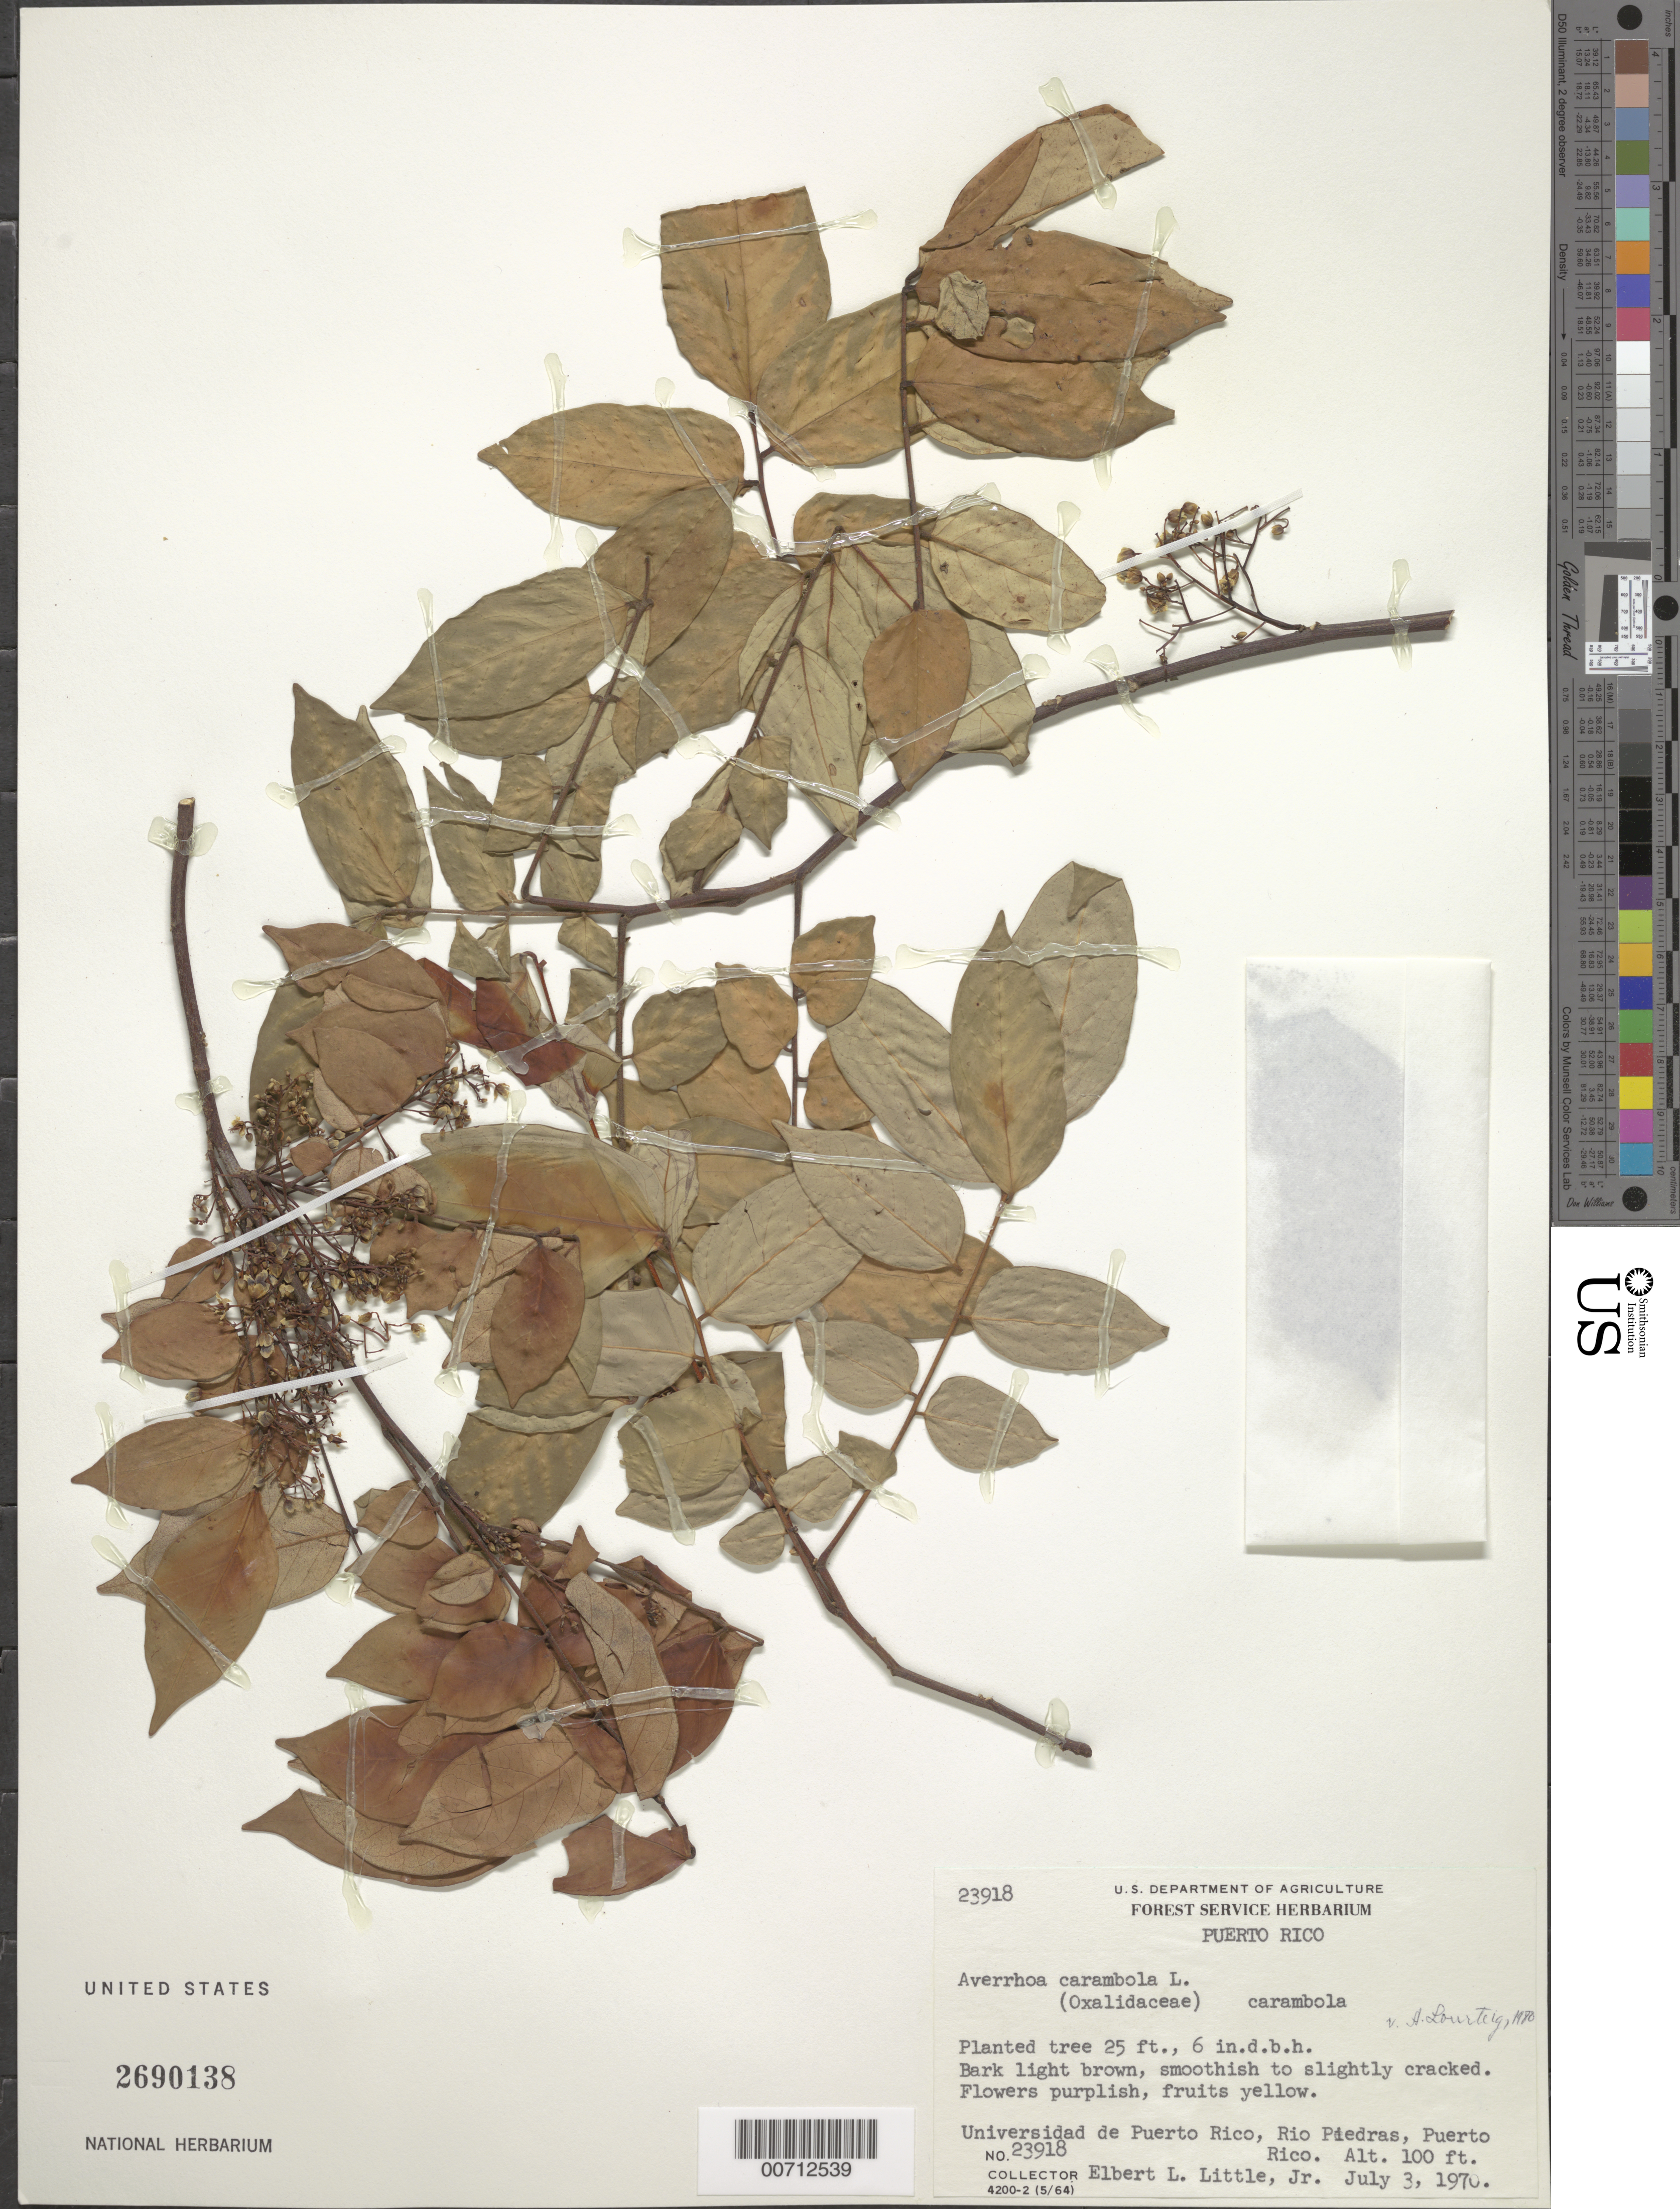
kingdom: Plantae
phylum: Tracheophyta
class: Magnoliopsida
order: Oxalidales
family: Oxalidaceae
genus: Averrhoa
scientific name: Averrhoa carambola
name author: L.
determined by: Lourteig, A.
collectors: E. L. Little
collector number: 23918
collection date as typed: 03 Jul 1970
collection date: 1970-07-03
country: Puerto Rico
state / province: Rio Piedras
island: Greater Antilles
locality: Univ. de Puerto Rico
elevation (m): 30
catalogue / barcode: US 2690138